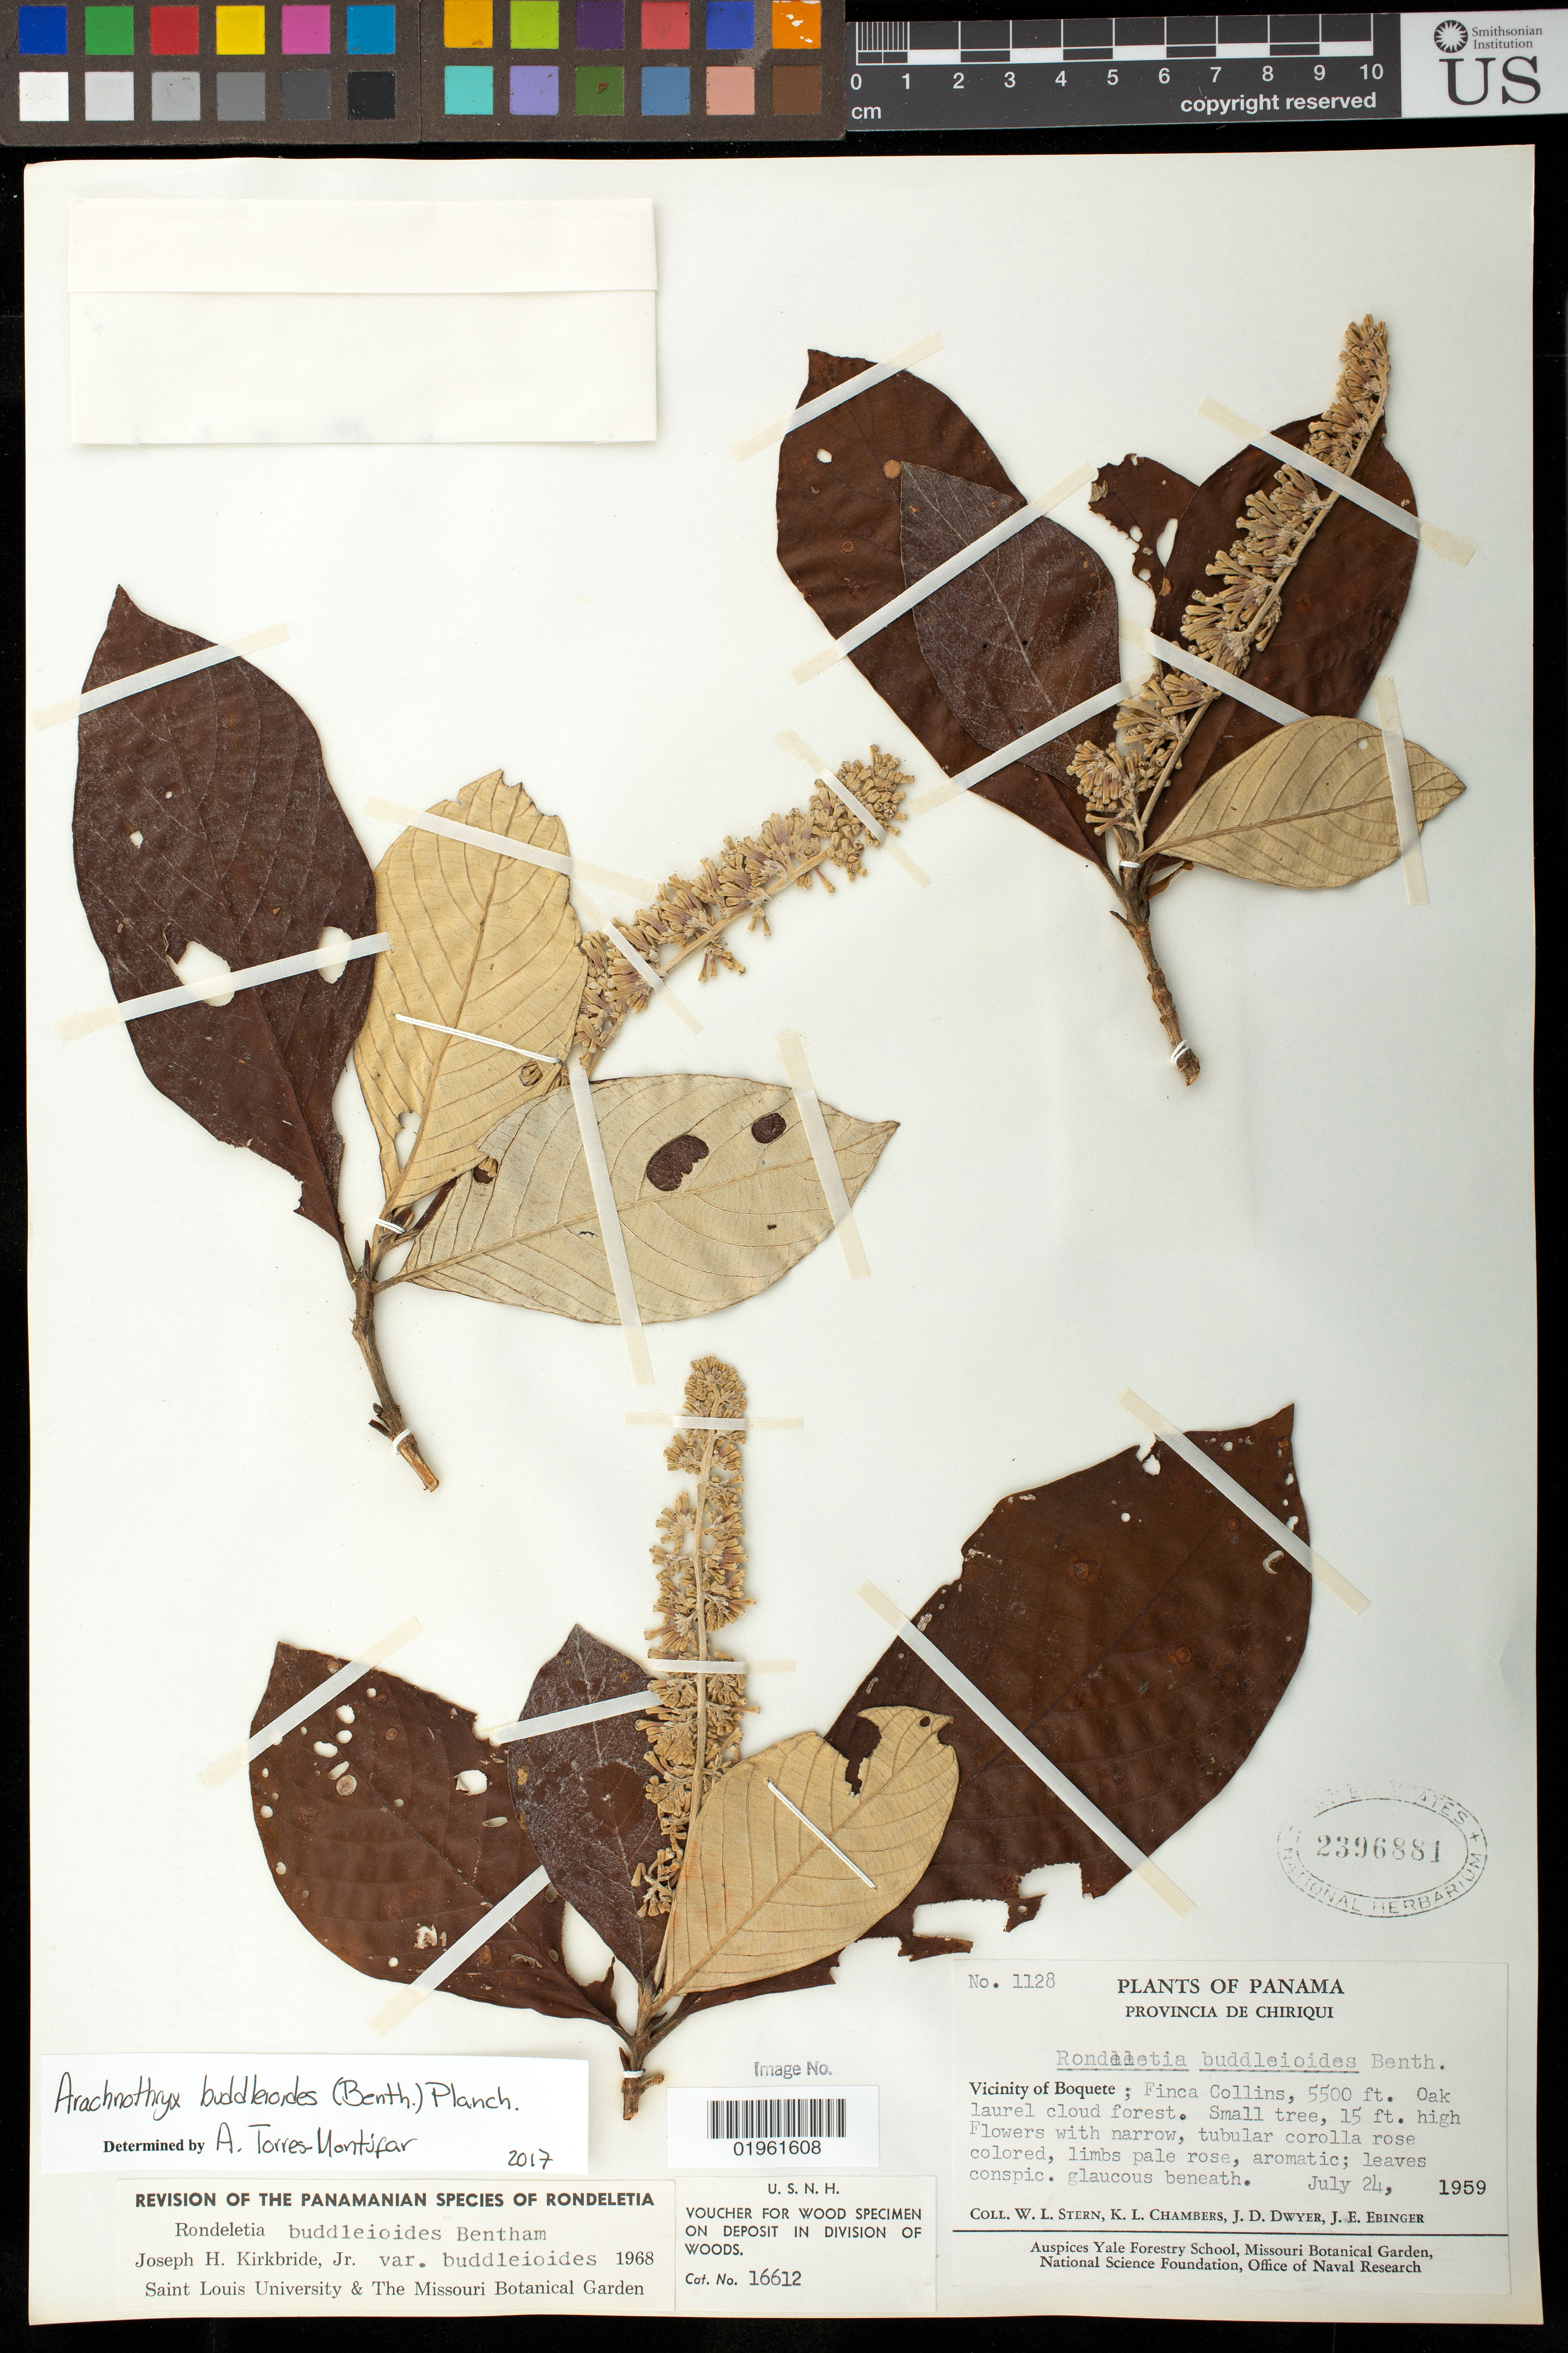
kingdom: Plantae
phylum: Tracheophyta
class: Magnoliopsida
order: Gentianales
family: Rubiaceae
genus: Arachnothryx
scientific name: Arachnothryx buddleioides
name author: (Benth.) Planch.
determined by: Montúfar, Alejandro Torres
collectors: W. L. Stern, K. L. Chambers, J. D. Dwyer & J. Ebinger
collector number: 1128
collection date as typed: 24 Jul 1959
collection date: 1959-07-24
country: Panama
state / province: Chiriquí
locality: Vicinity of Boquete, Finca Collins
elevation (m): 1676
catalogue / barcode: US 2396881